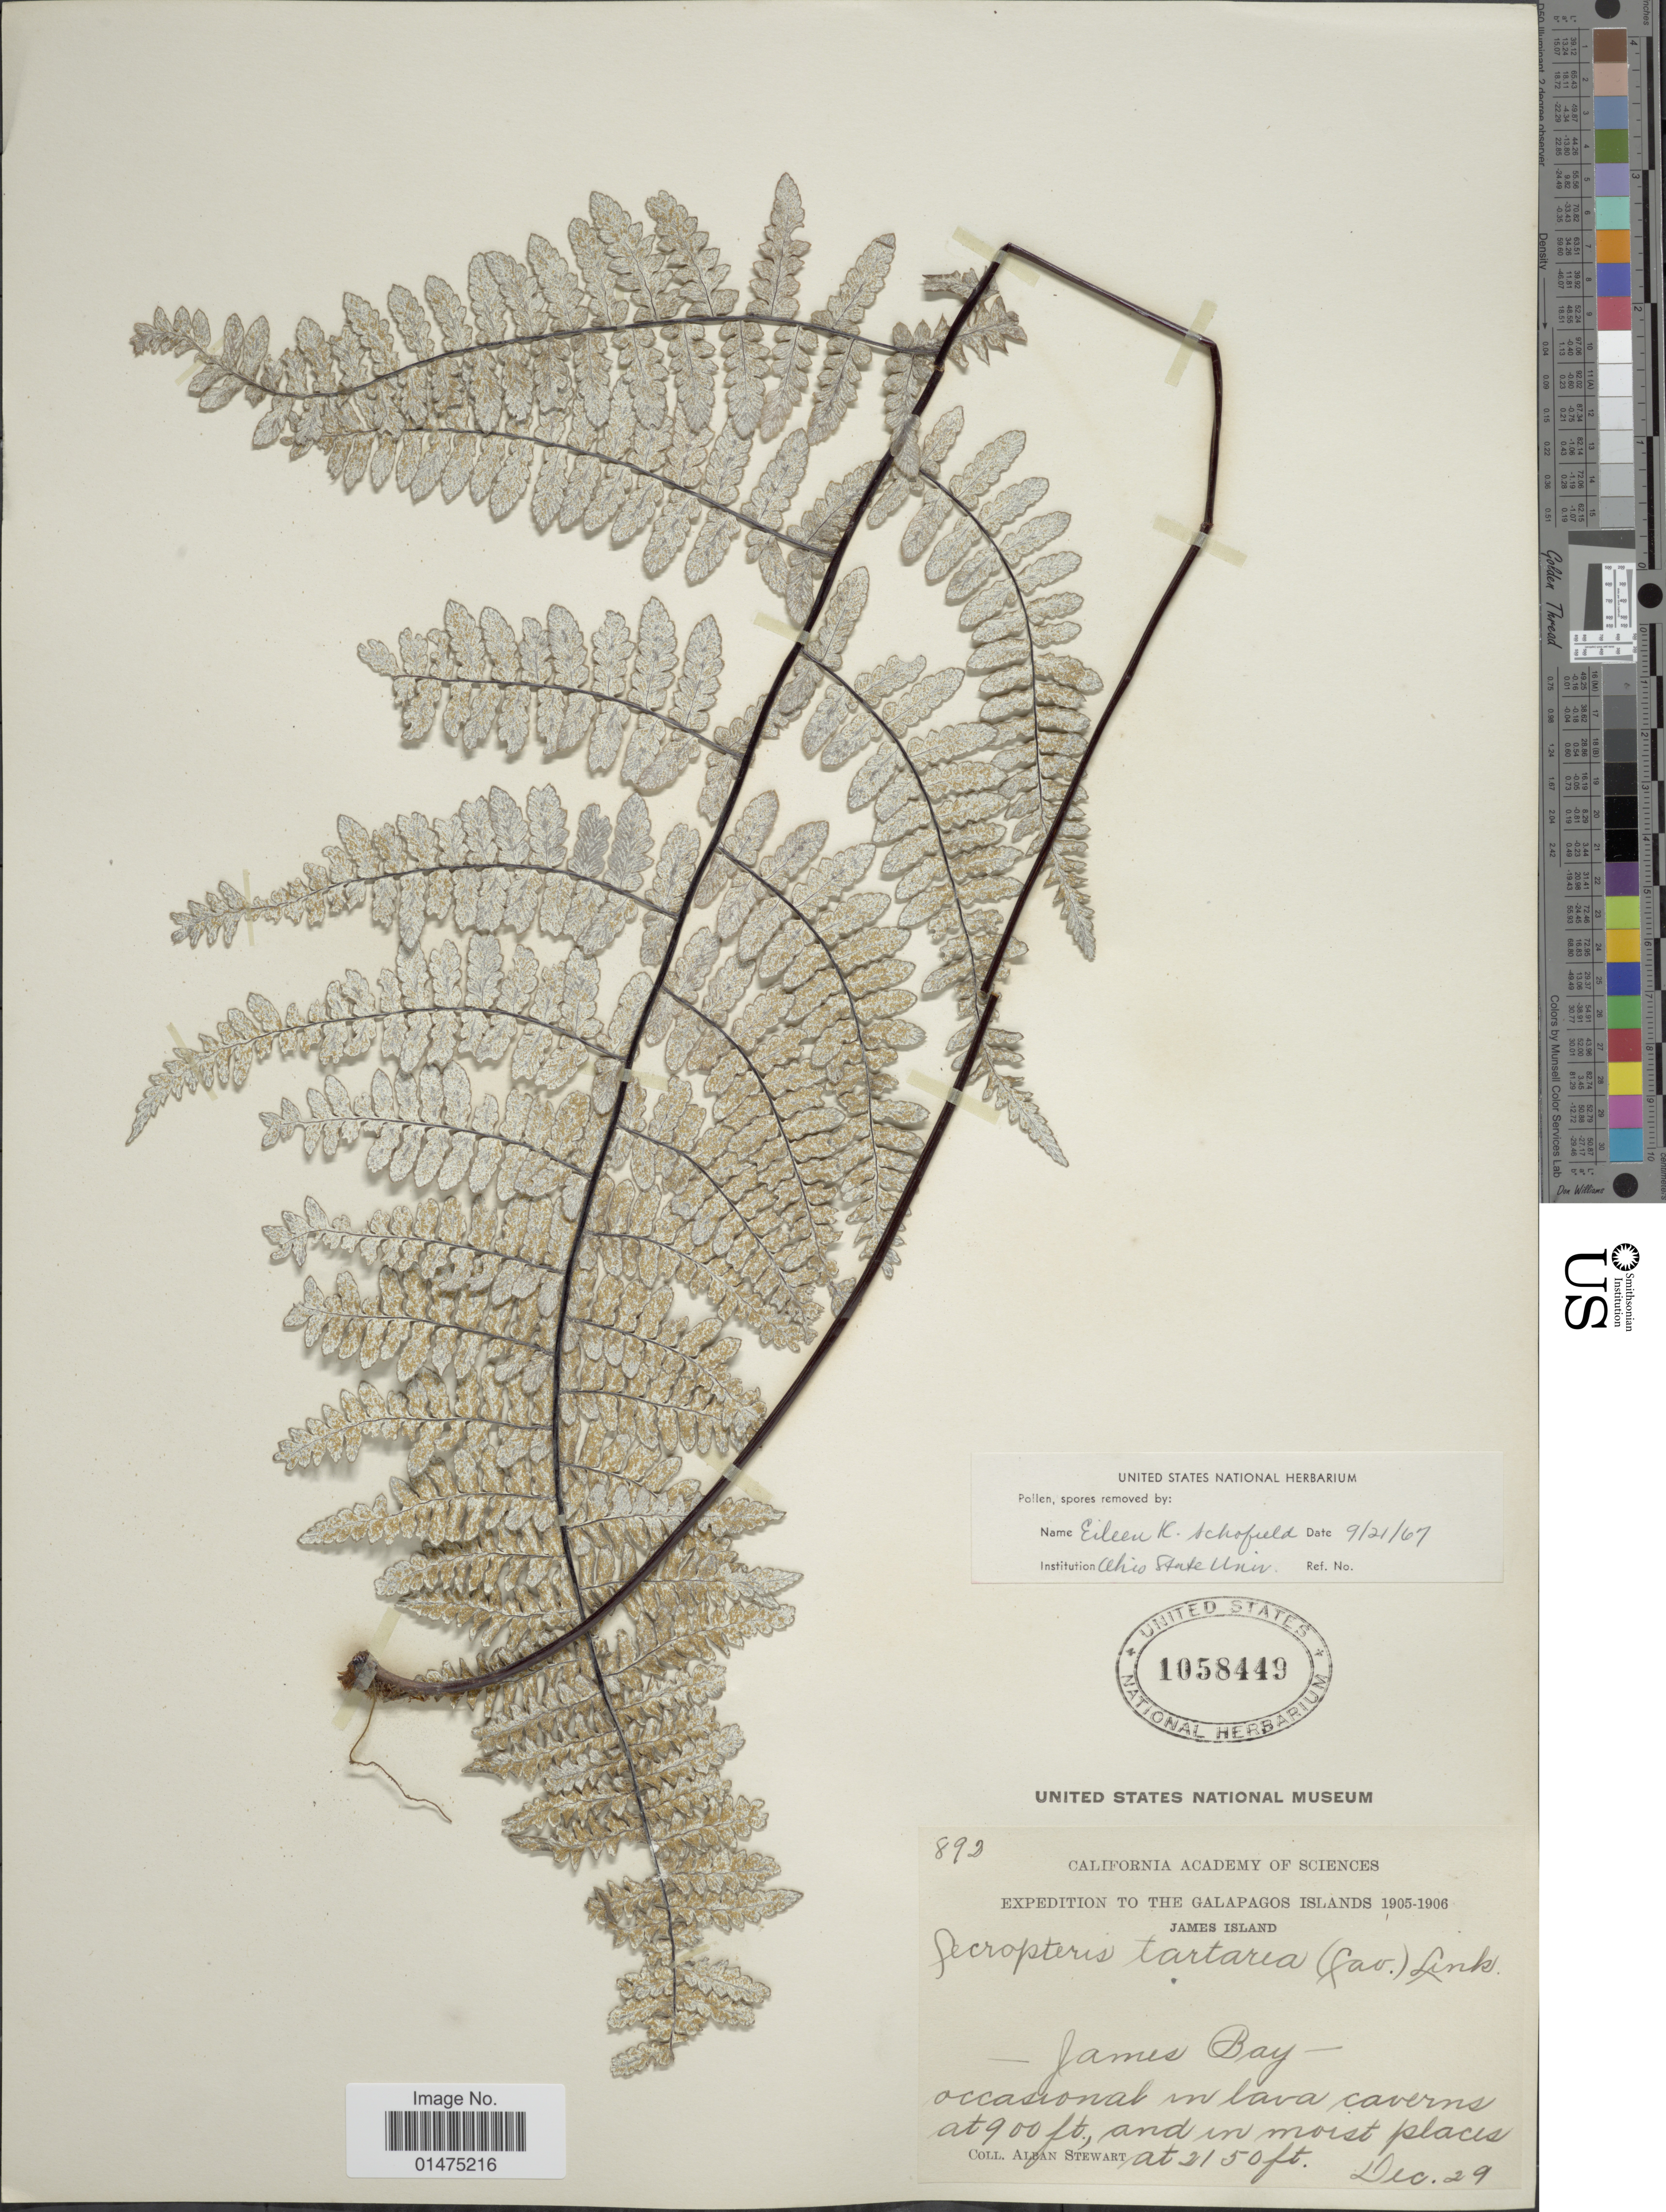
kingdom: Plantae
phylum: Tracheophyta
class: Polypodiopsida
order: Polypodiales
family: Pteridaceae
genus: Pityrogramma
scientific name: Pityrogramma tartarea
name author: (Cav.) Maxon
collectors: A. Stewart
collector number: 893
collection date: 1905-12-29/1906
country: Ecuador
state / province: Colón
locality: Galapagos Island, James Island, James Bay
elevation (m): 655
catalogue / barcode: US 1058449